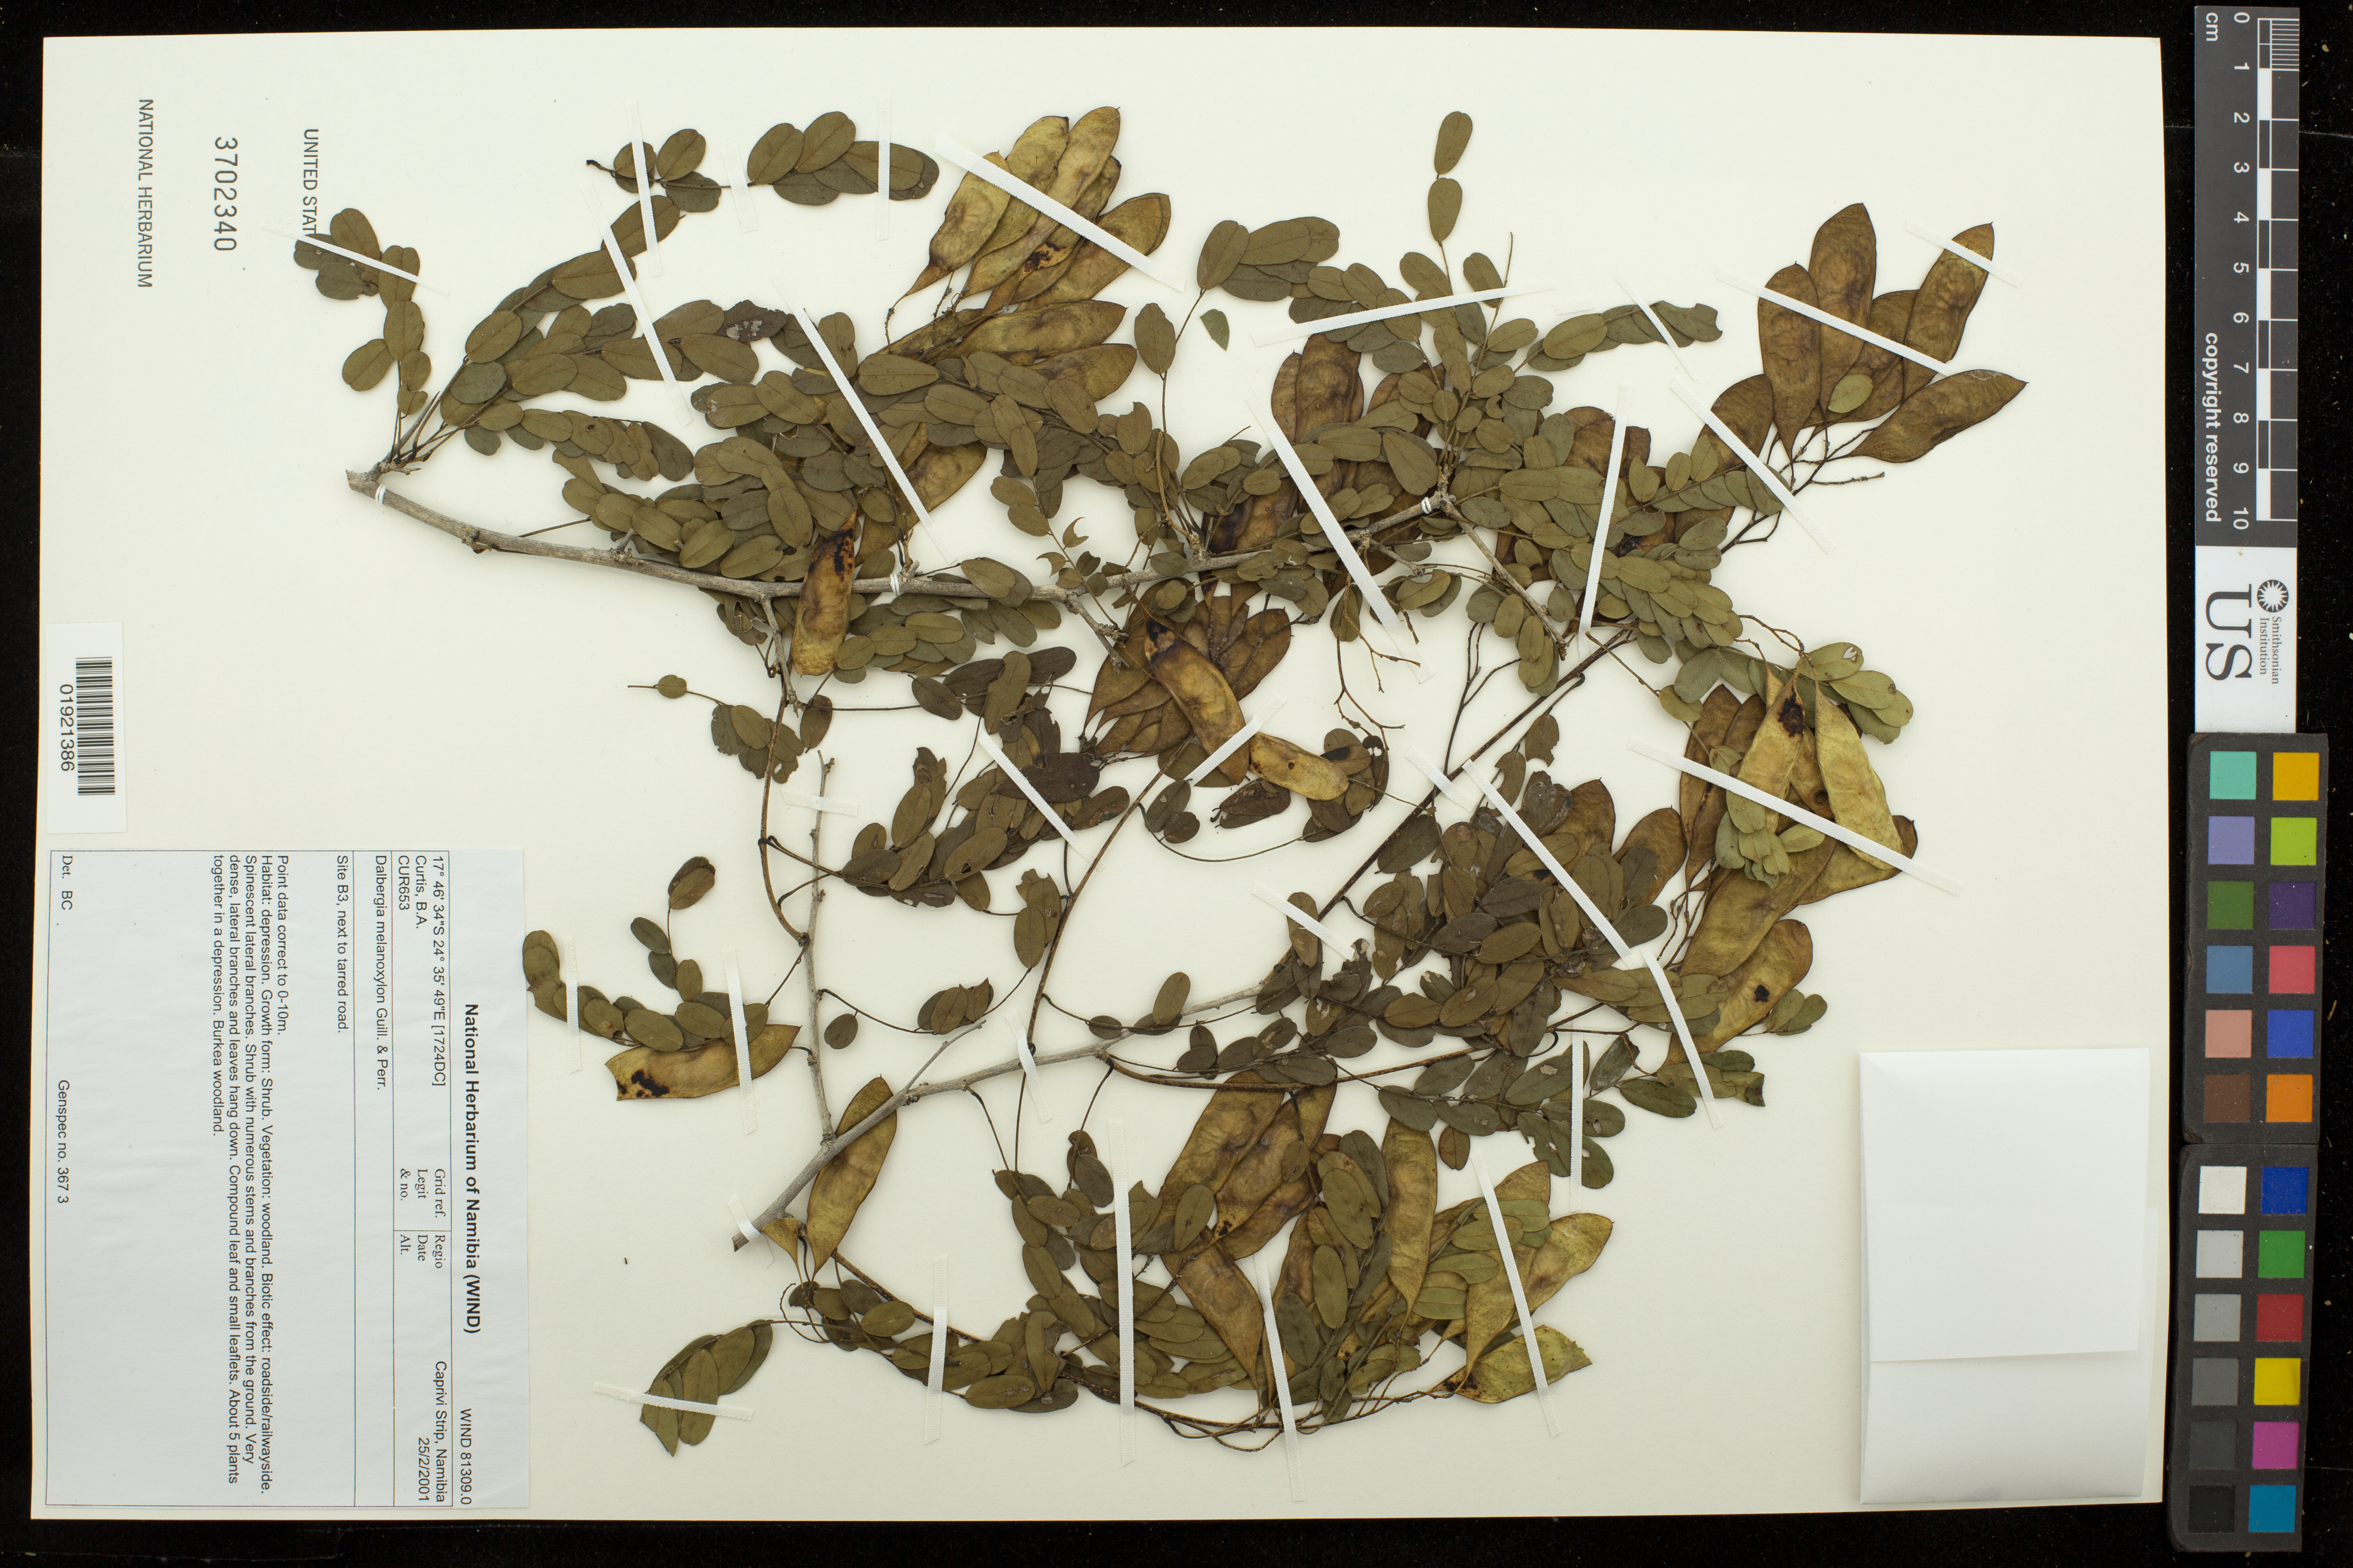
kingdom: Plantae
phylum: Tracheophyta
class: Magnoliopsida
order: Fabales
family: Fabaceae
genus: Dalbergia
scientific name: Dalbergia melanoxylon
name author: Guill. & Perr.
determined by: BC.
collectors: B. A. Curtis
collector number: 653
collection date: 2001-02-25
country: Namibia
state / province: Caprivi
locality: Site B3, next to tarred road.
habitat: Biotic effect: roadside/railwayside. About 5 plants together in a depression. Burkea woodland.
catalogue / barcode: US 3702340